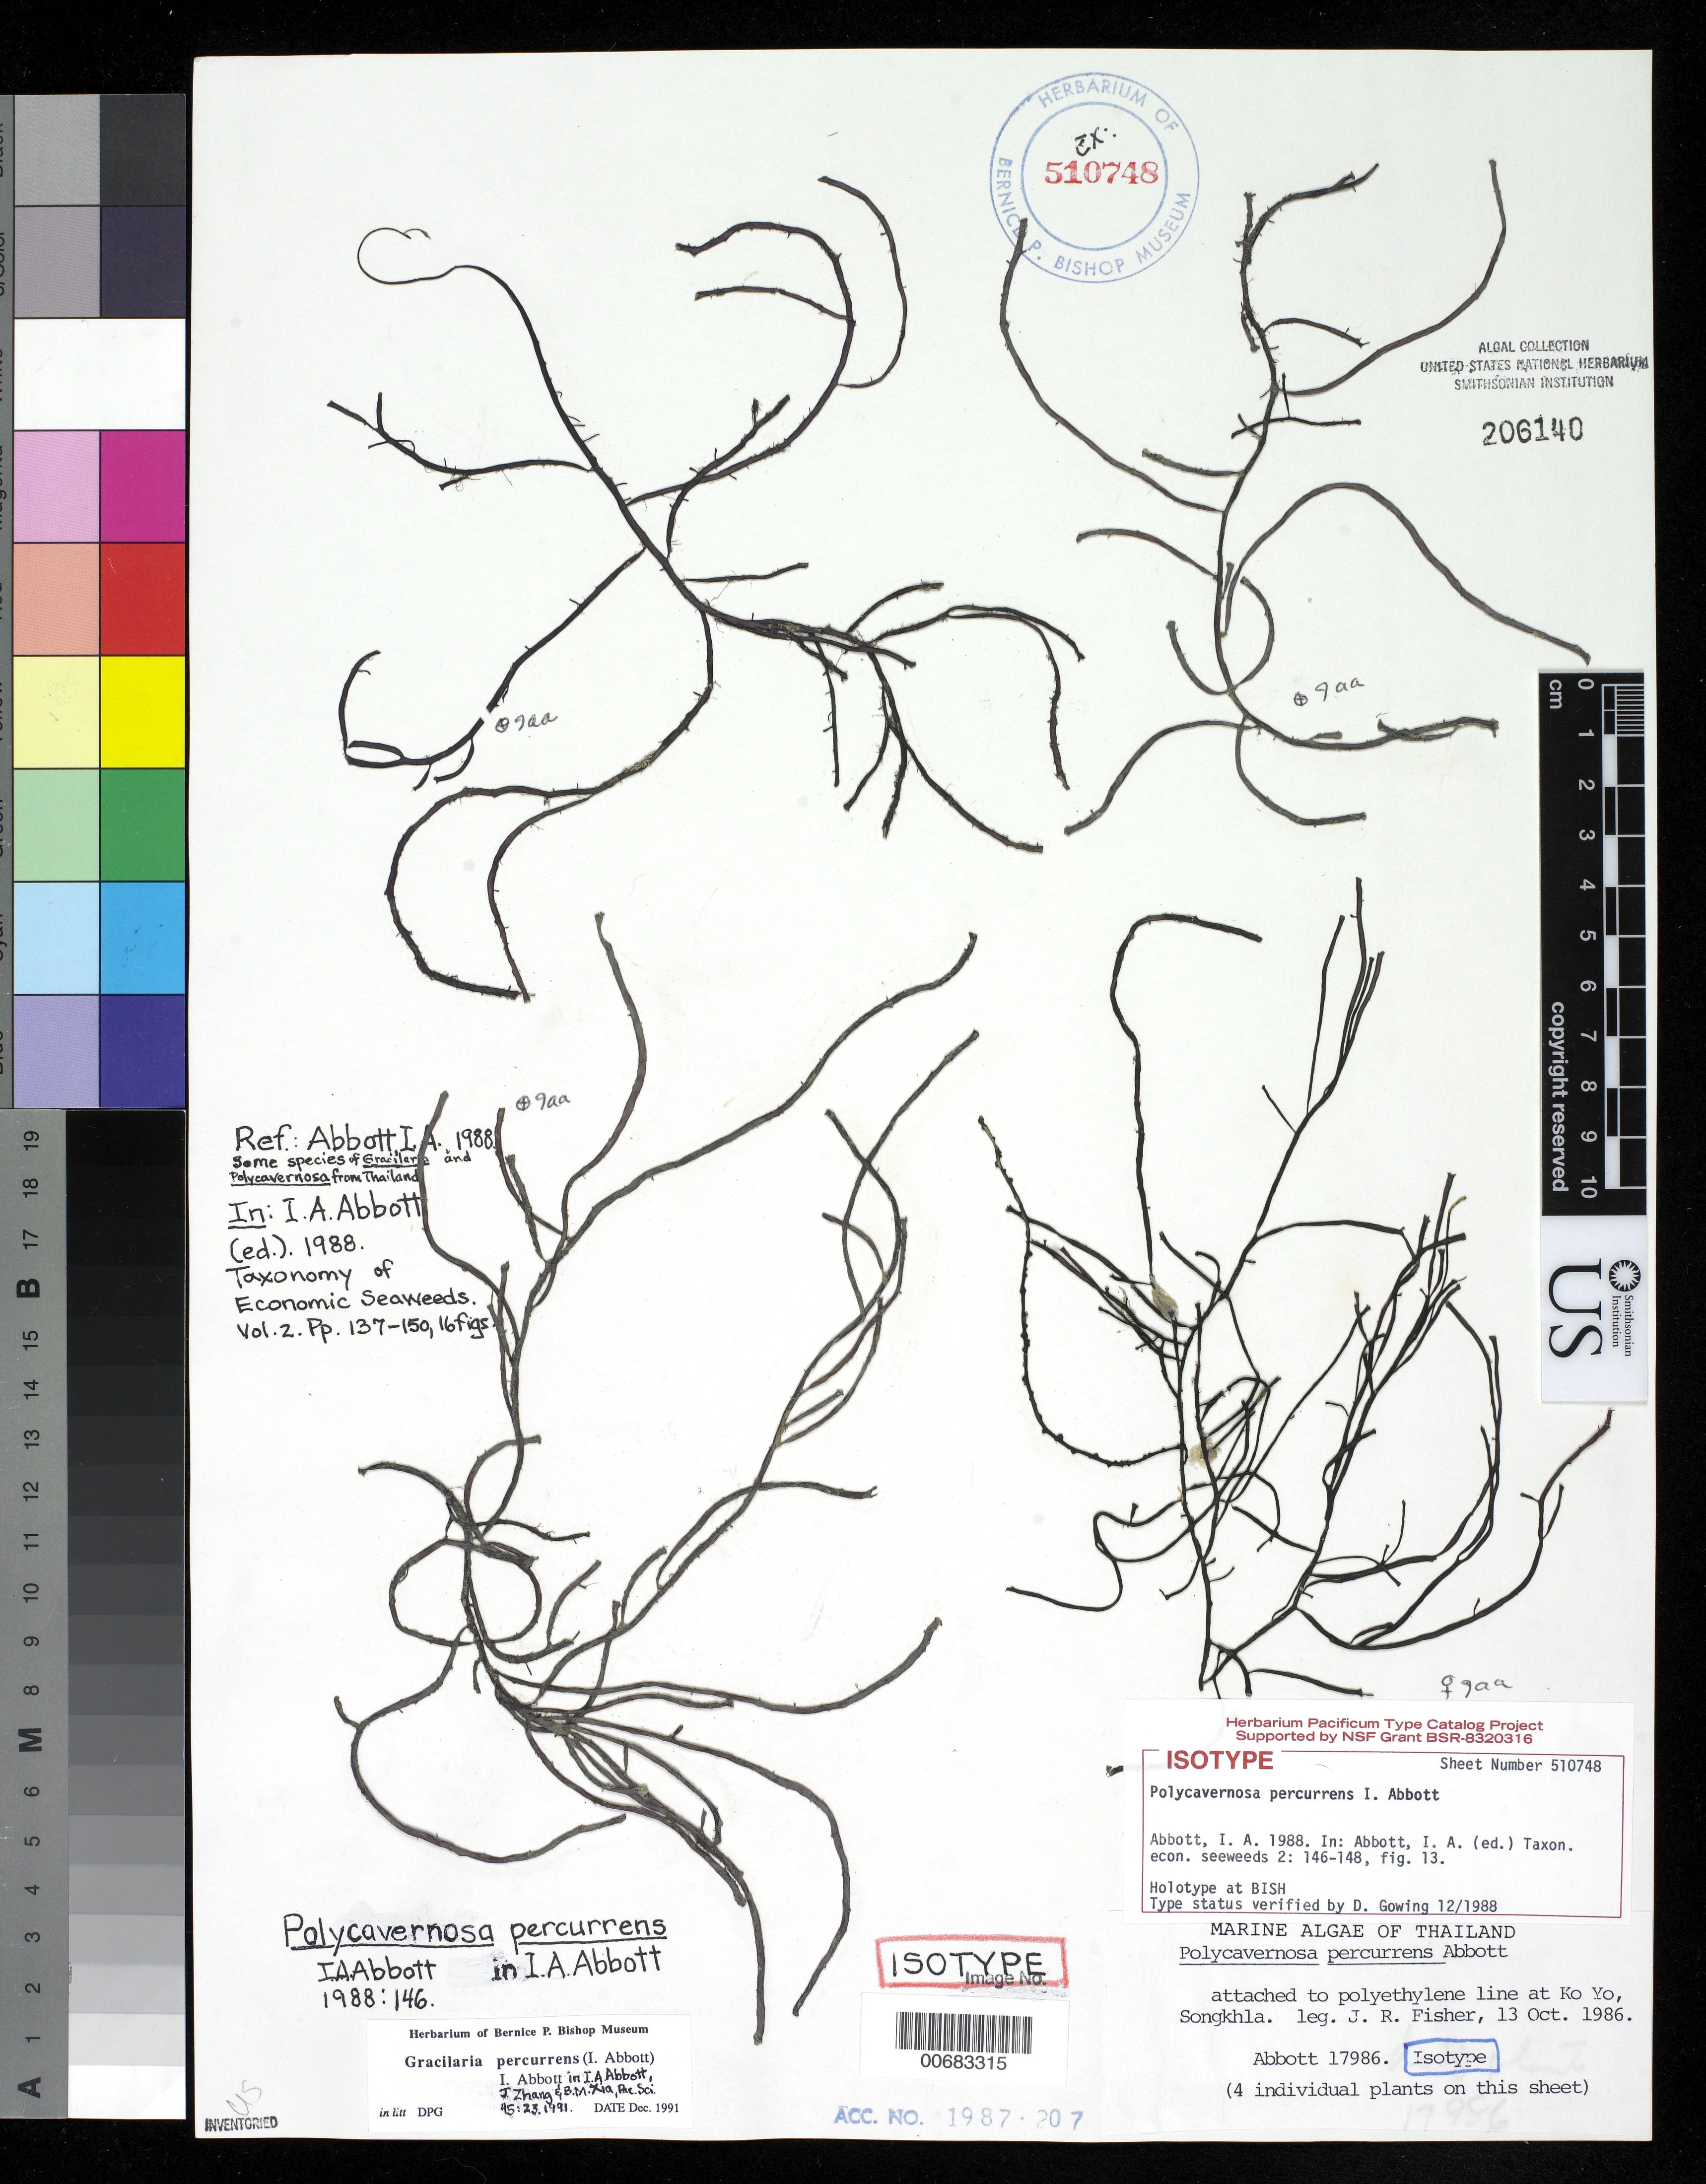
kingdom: Plantae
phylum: Rhodophyta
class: Florideophyceae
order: Gracilariales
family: Gracilariaceae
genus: Polycavernosa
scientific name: Polycavernosa percurrens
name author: I.A. Abbott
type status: Isotype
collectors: J. Fisher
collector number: IAA 17986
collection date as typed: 13 Oct 1986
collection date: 1986-10-13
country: Thailand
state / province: Songkhla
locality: Ko Yo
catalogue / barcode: US 206140